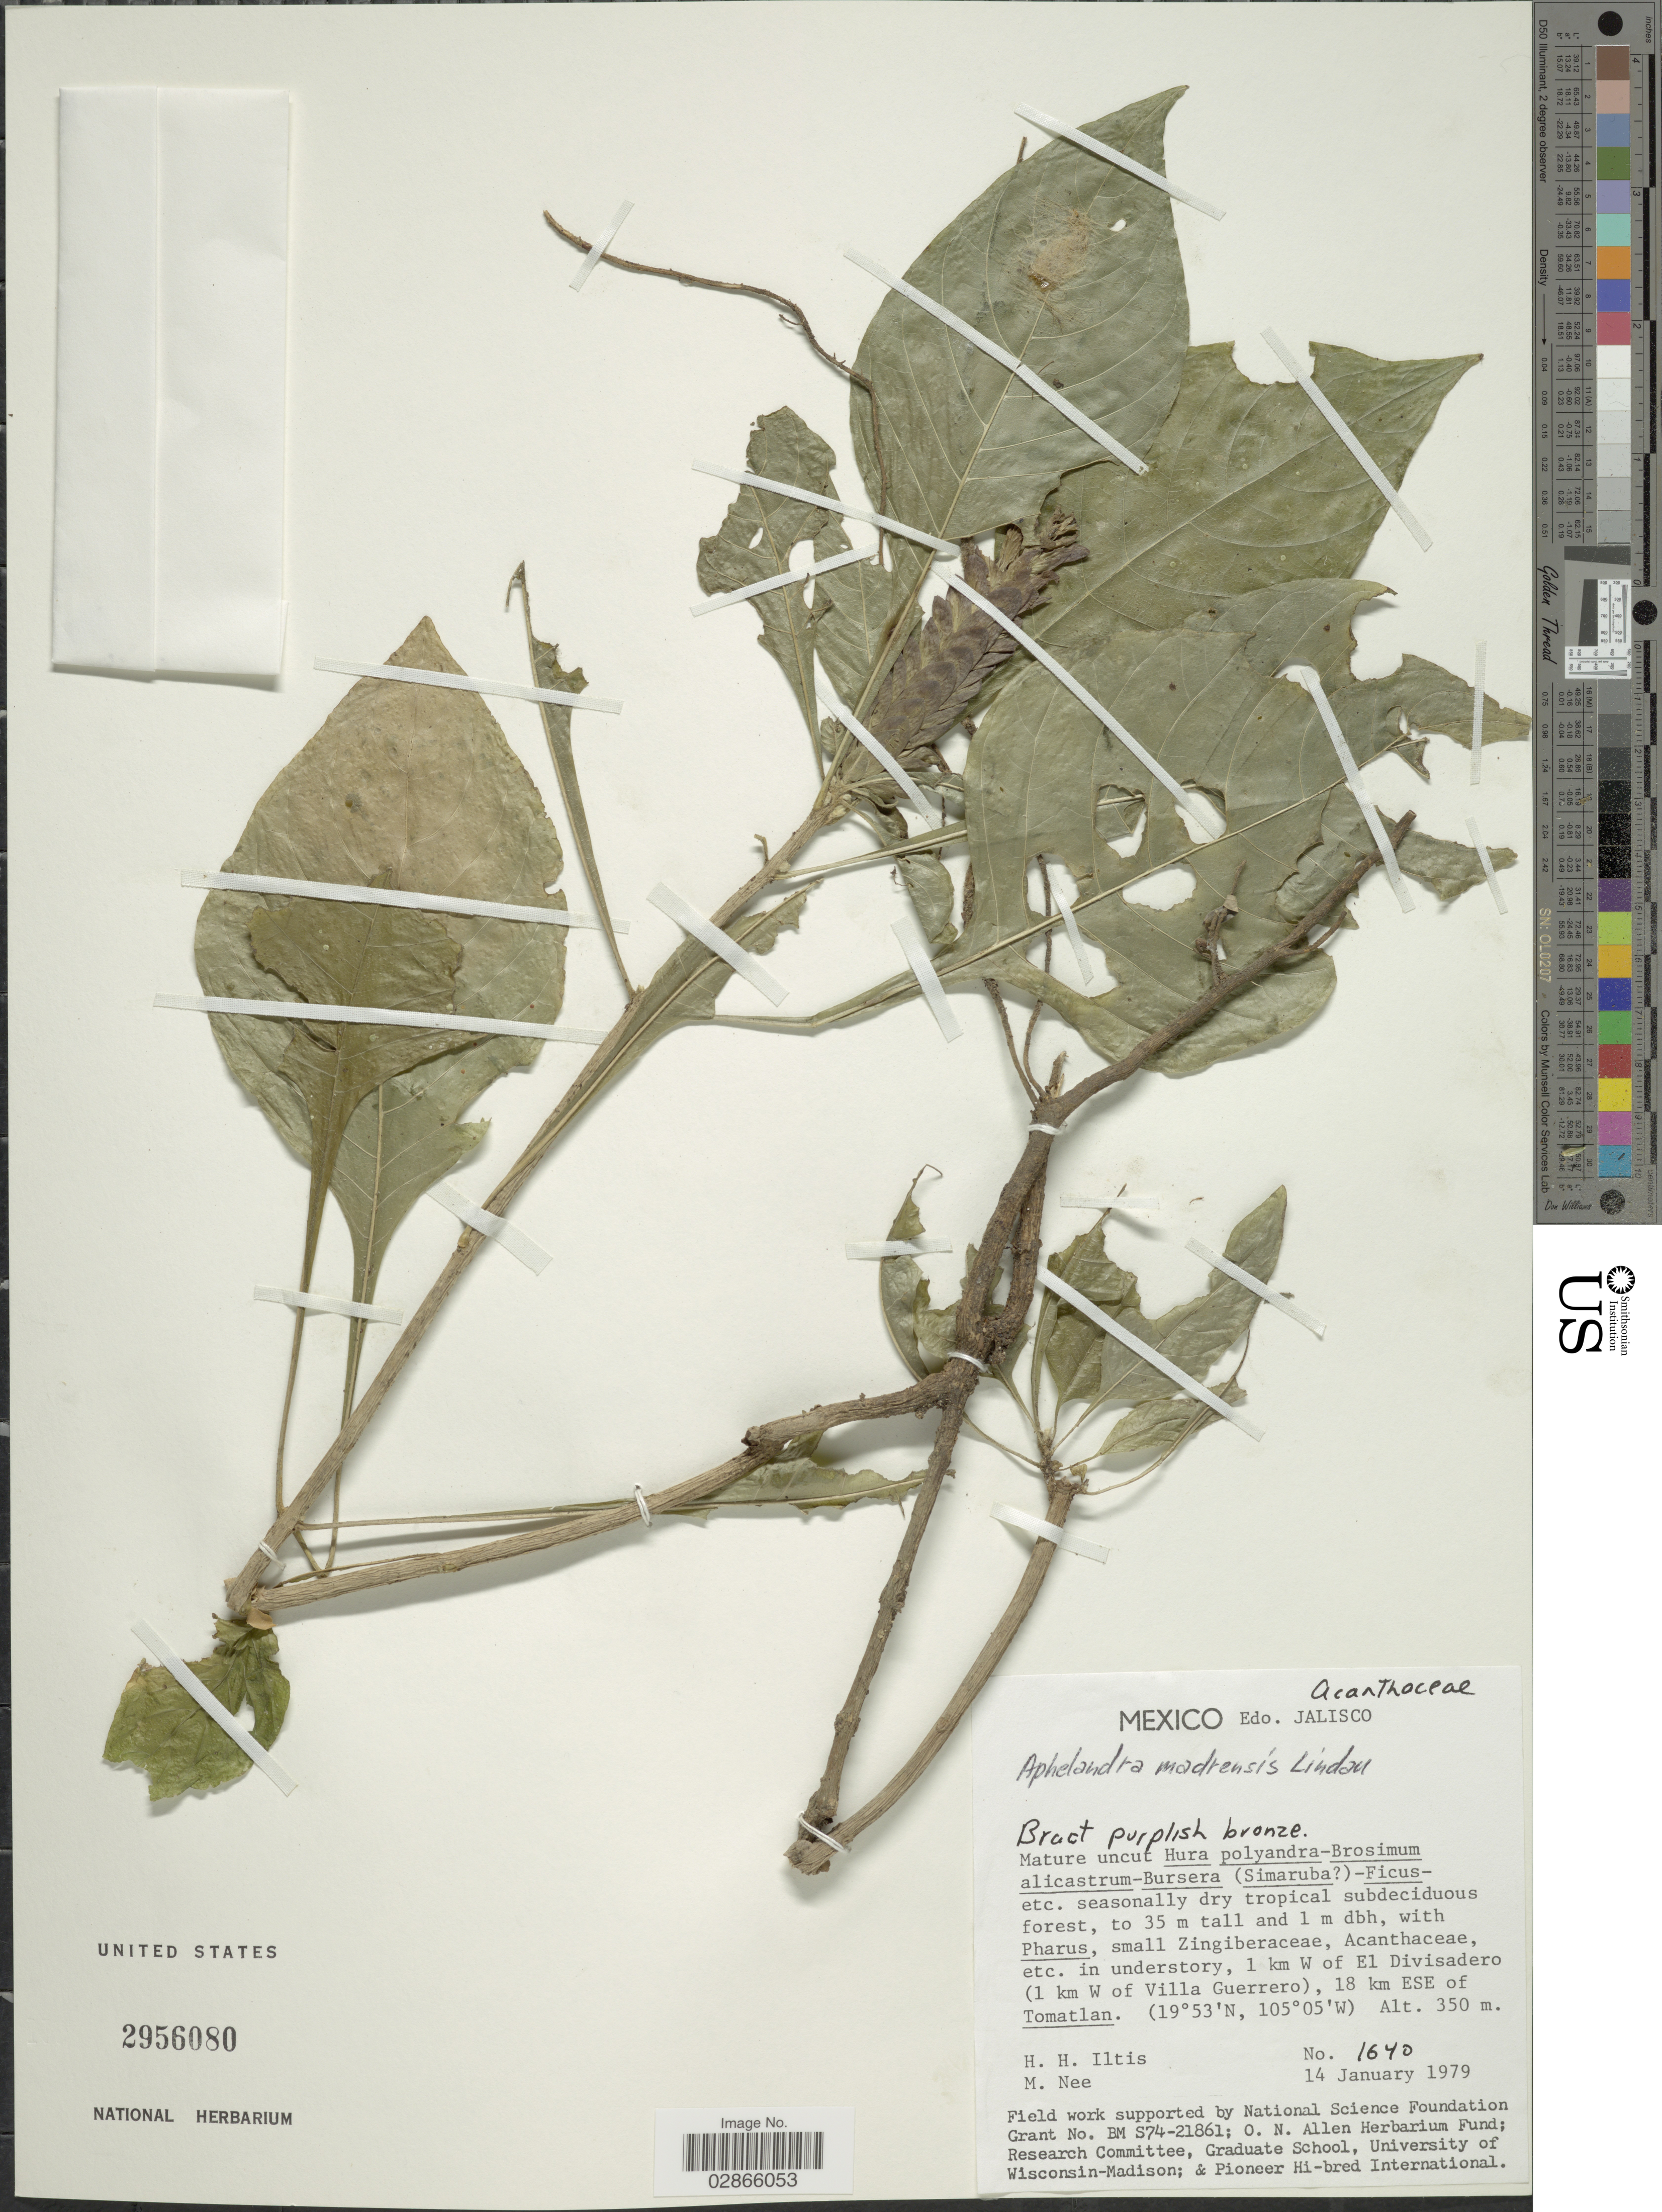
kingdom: Plantae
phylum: Tracheophyta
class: Magnoliopsida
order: Lamiales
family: Acanthaceae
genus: Aphelandra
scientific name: Aphelandra madrensis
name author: Lindau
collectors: H. H. Iltis & M. Nee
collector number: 1640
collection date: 1979-01-14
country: Mexico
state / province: Jalisco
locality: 1 km W of El Divisadero (1 km W of Villa Guerrero), 18 km ESE of Tomatlan.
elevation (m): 350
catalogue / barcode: US 2956080